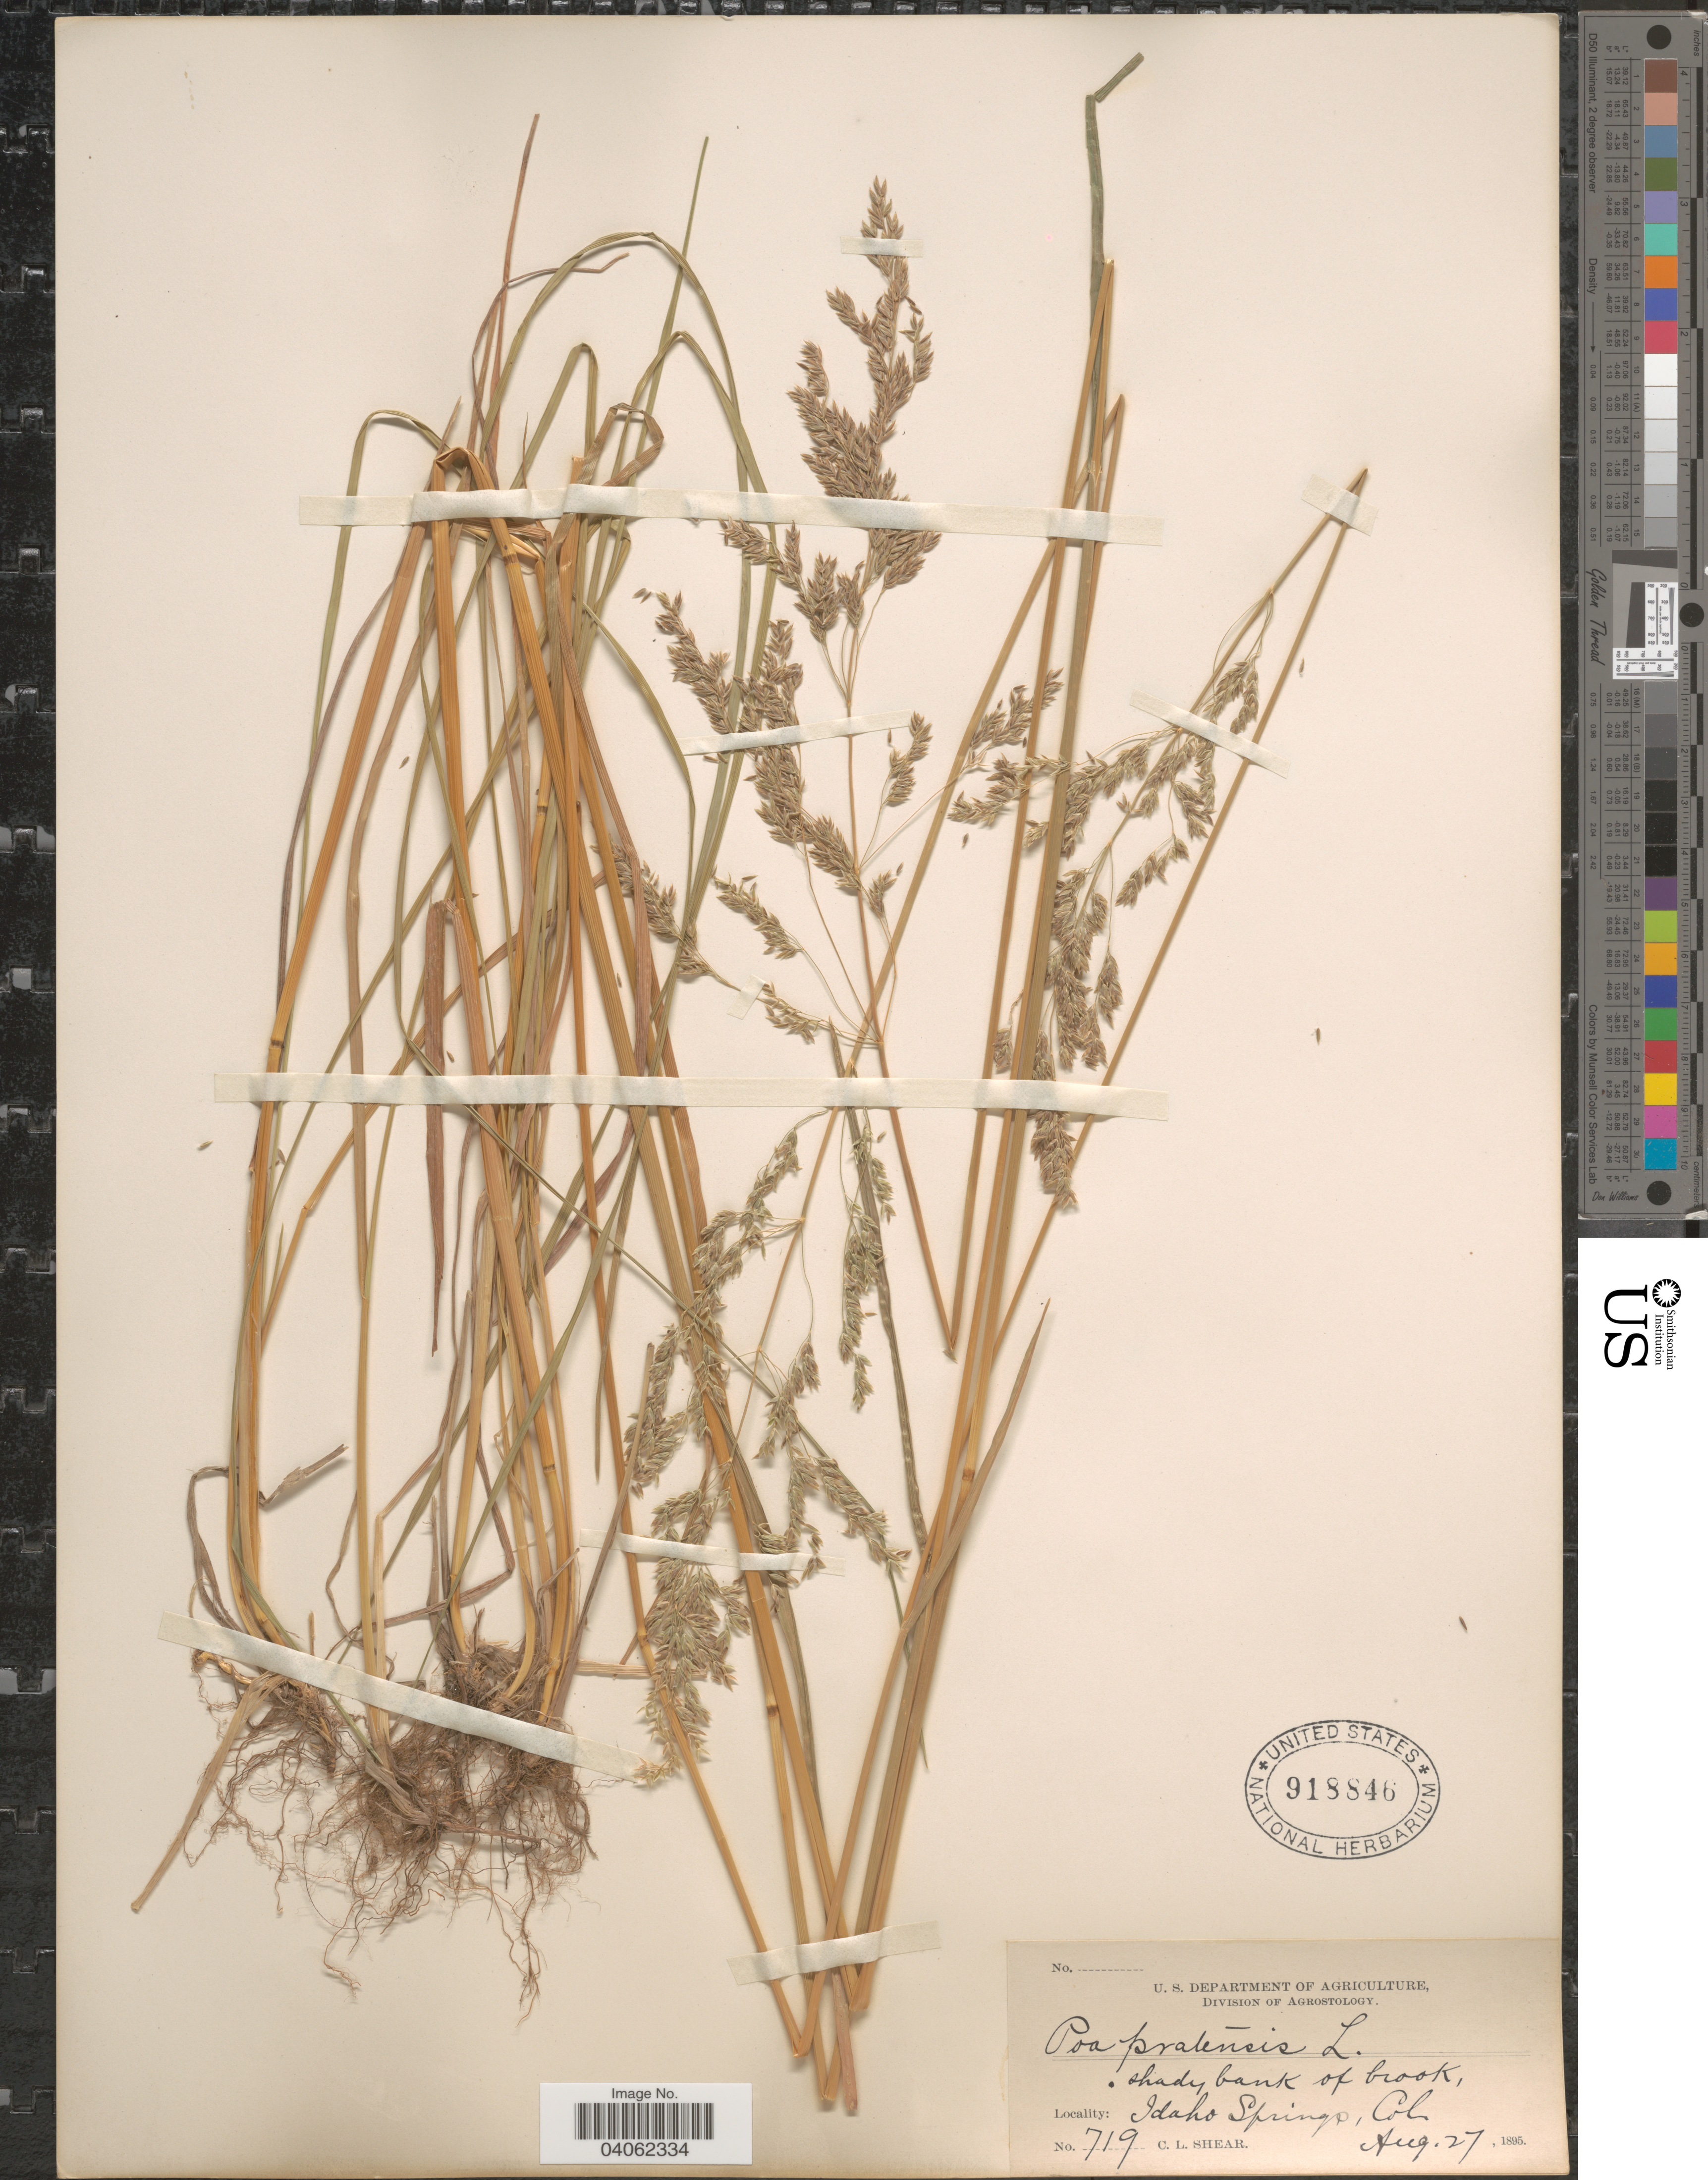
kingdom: Plantae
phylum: Tracheophyta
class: Liliopsida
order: Poales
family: Poaceae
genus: Poa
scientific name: Poa pratensis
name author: L.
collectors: C. L. Shear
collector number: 719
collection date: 1895-08-27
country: United States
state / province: Colorado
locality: Idaho Springs.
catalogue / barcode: US 918846